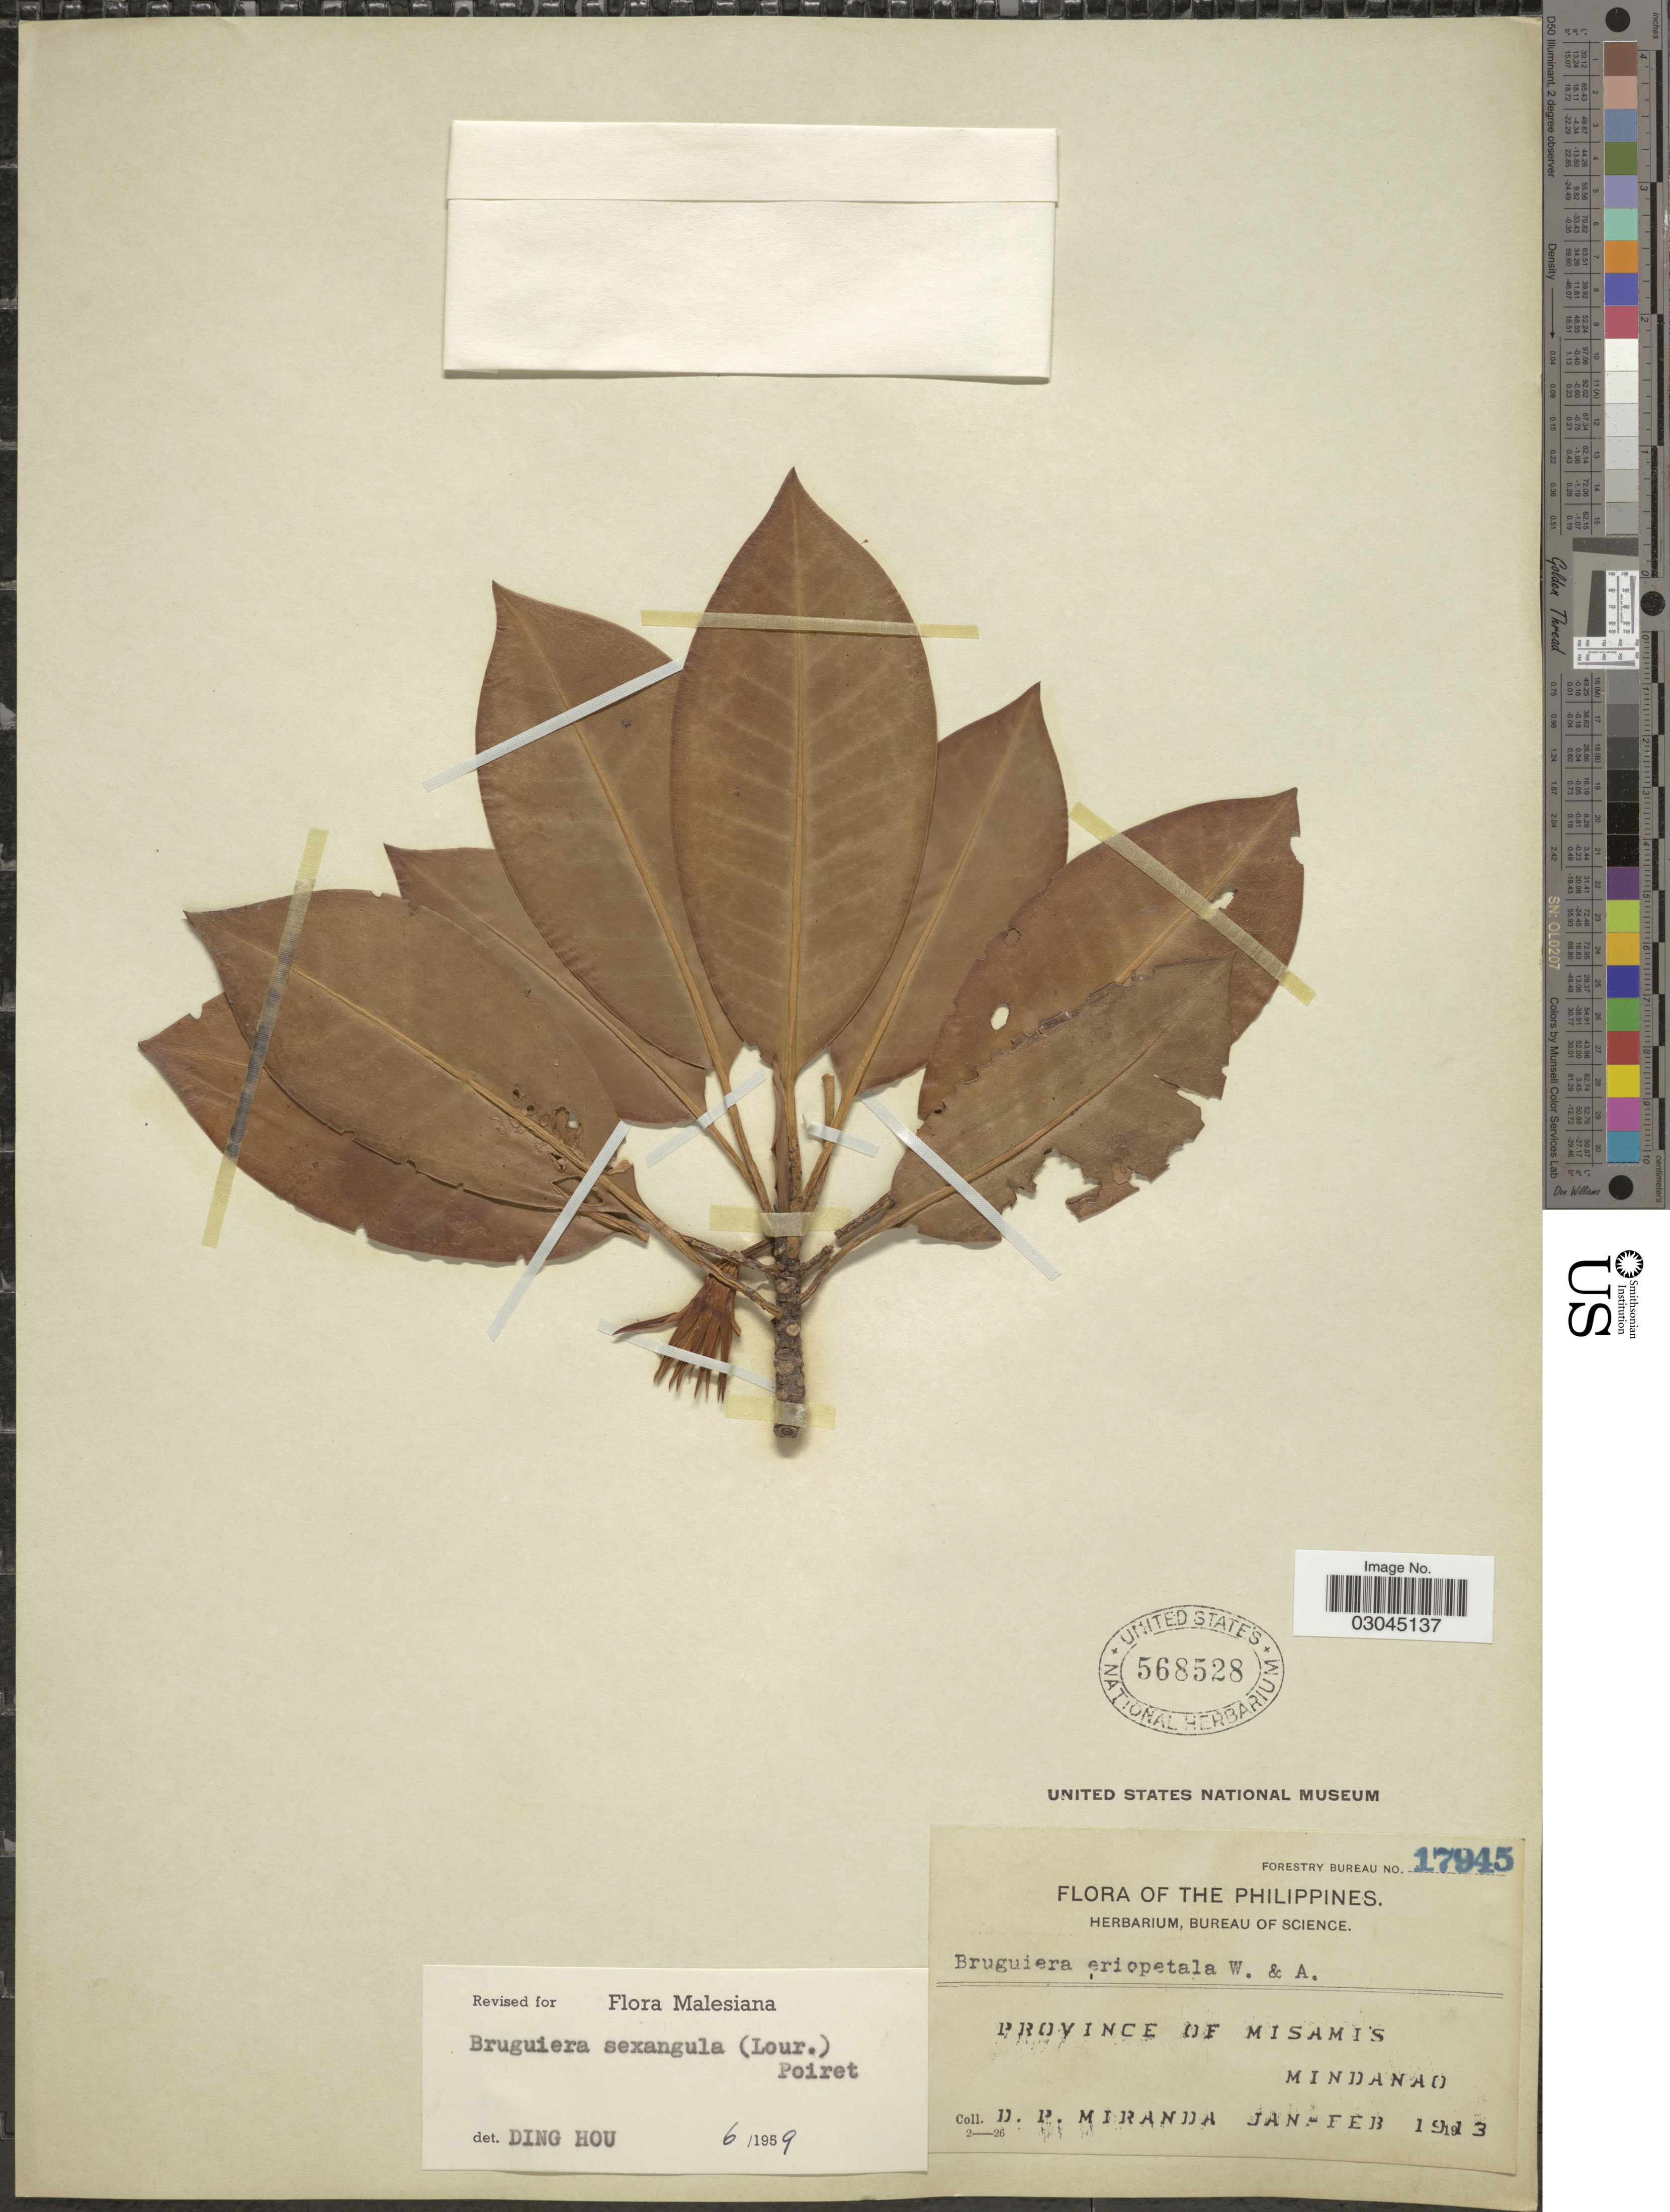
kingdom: Plantae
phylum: Tracheophyta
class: Magnoliopsida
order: Malpighiales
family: Rhizophoraceae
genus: Bruguiera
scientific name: Bruguiera sexangula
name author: (Lour.) Poir.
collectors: D. P. Miranda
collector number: Forestry Bureau 17945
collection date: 1913-01/1913-02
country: Philippines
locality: Province of Misamis. Mindanao.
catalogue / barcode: US 568528